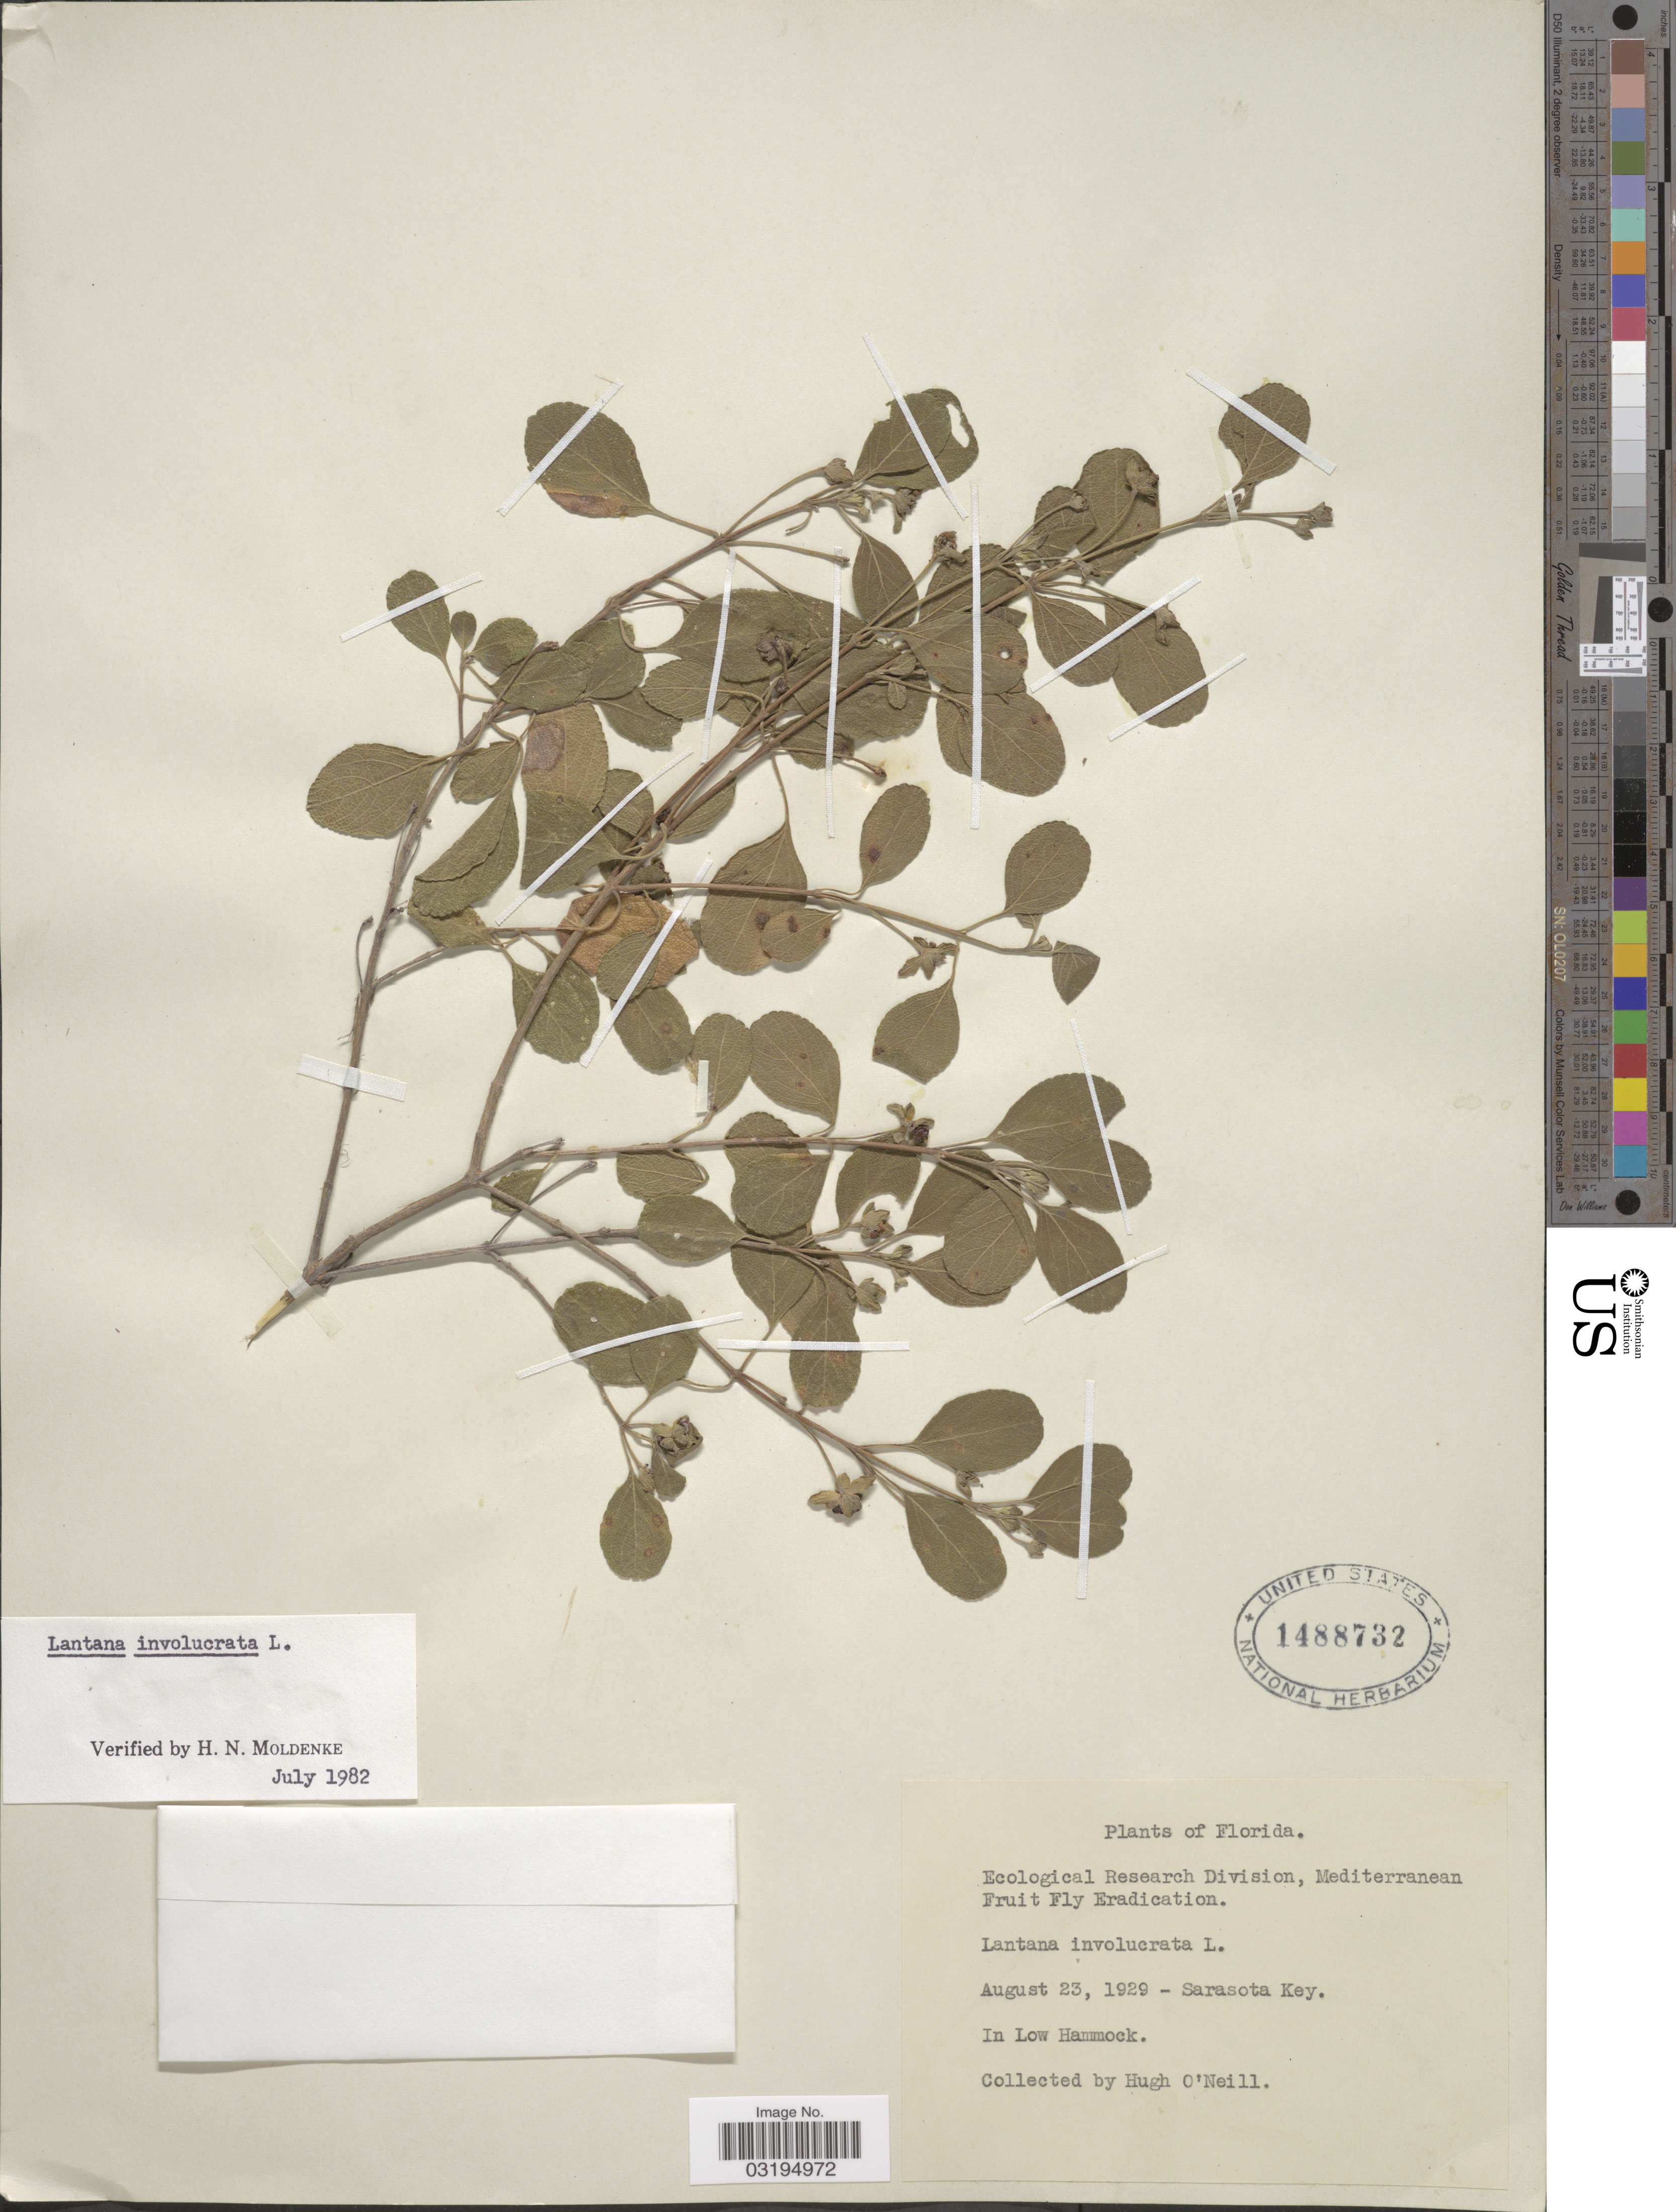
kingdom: Plantae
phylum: Tracheophyta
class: Magnoliopsida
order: Lamiales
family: Verbenaceae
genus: Lantana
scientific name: Lantana involucrata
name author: L.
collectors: H. O'Neill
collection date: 1929-08-23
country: United States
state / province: Florida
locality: Sarasota Key. In Low Hammock.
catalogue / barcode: US 1488732